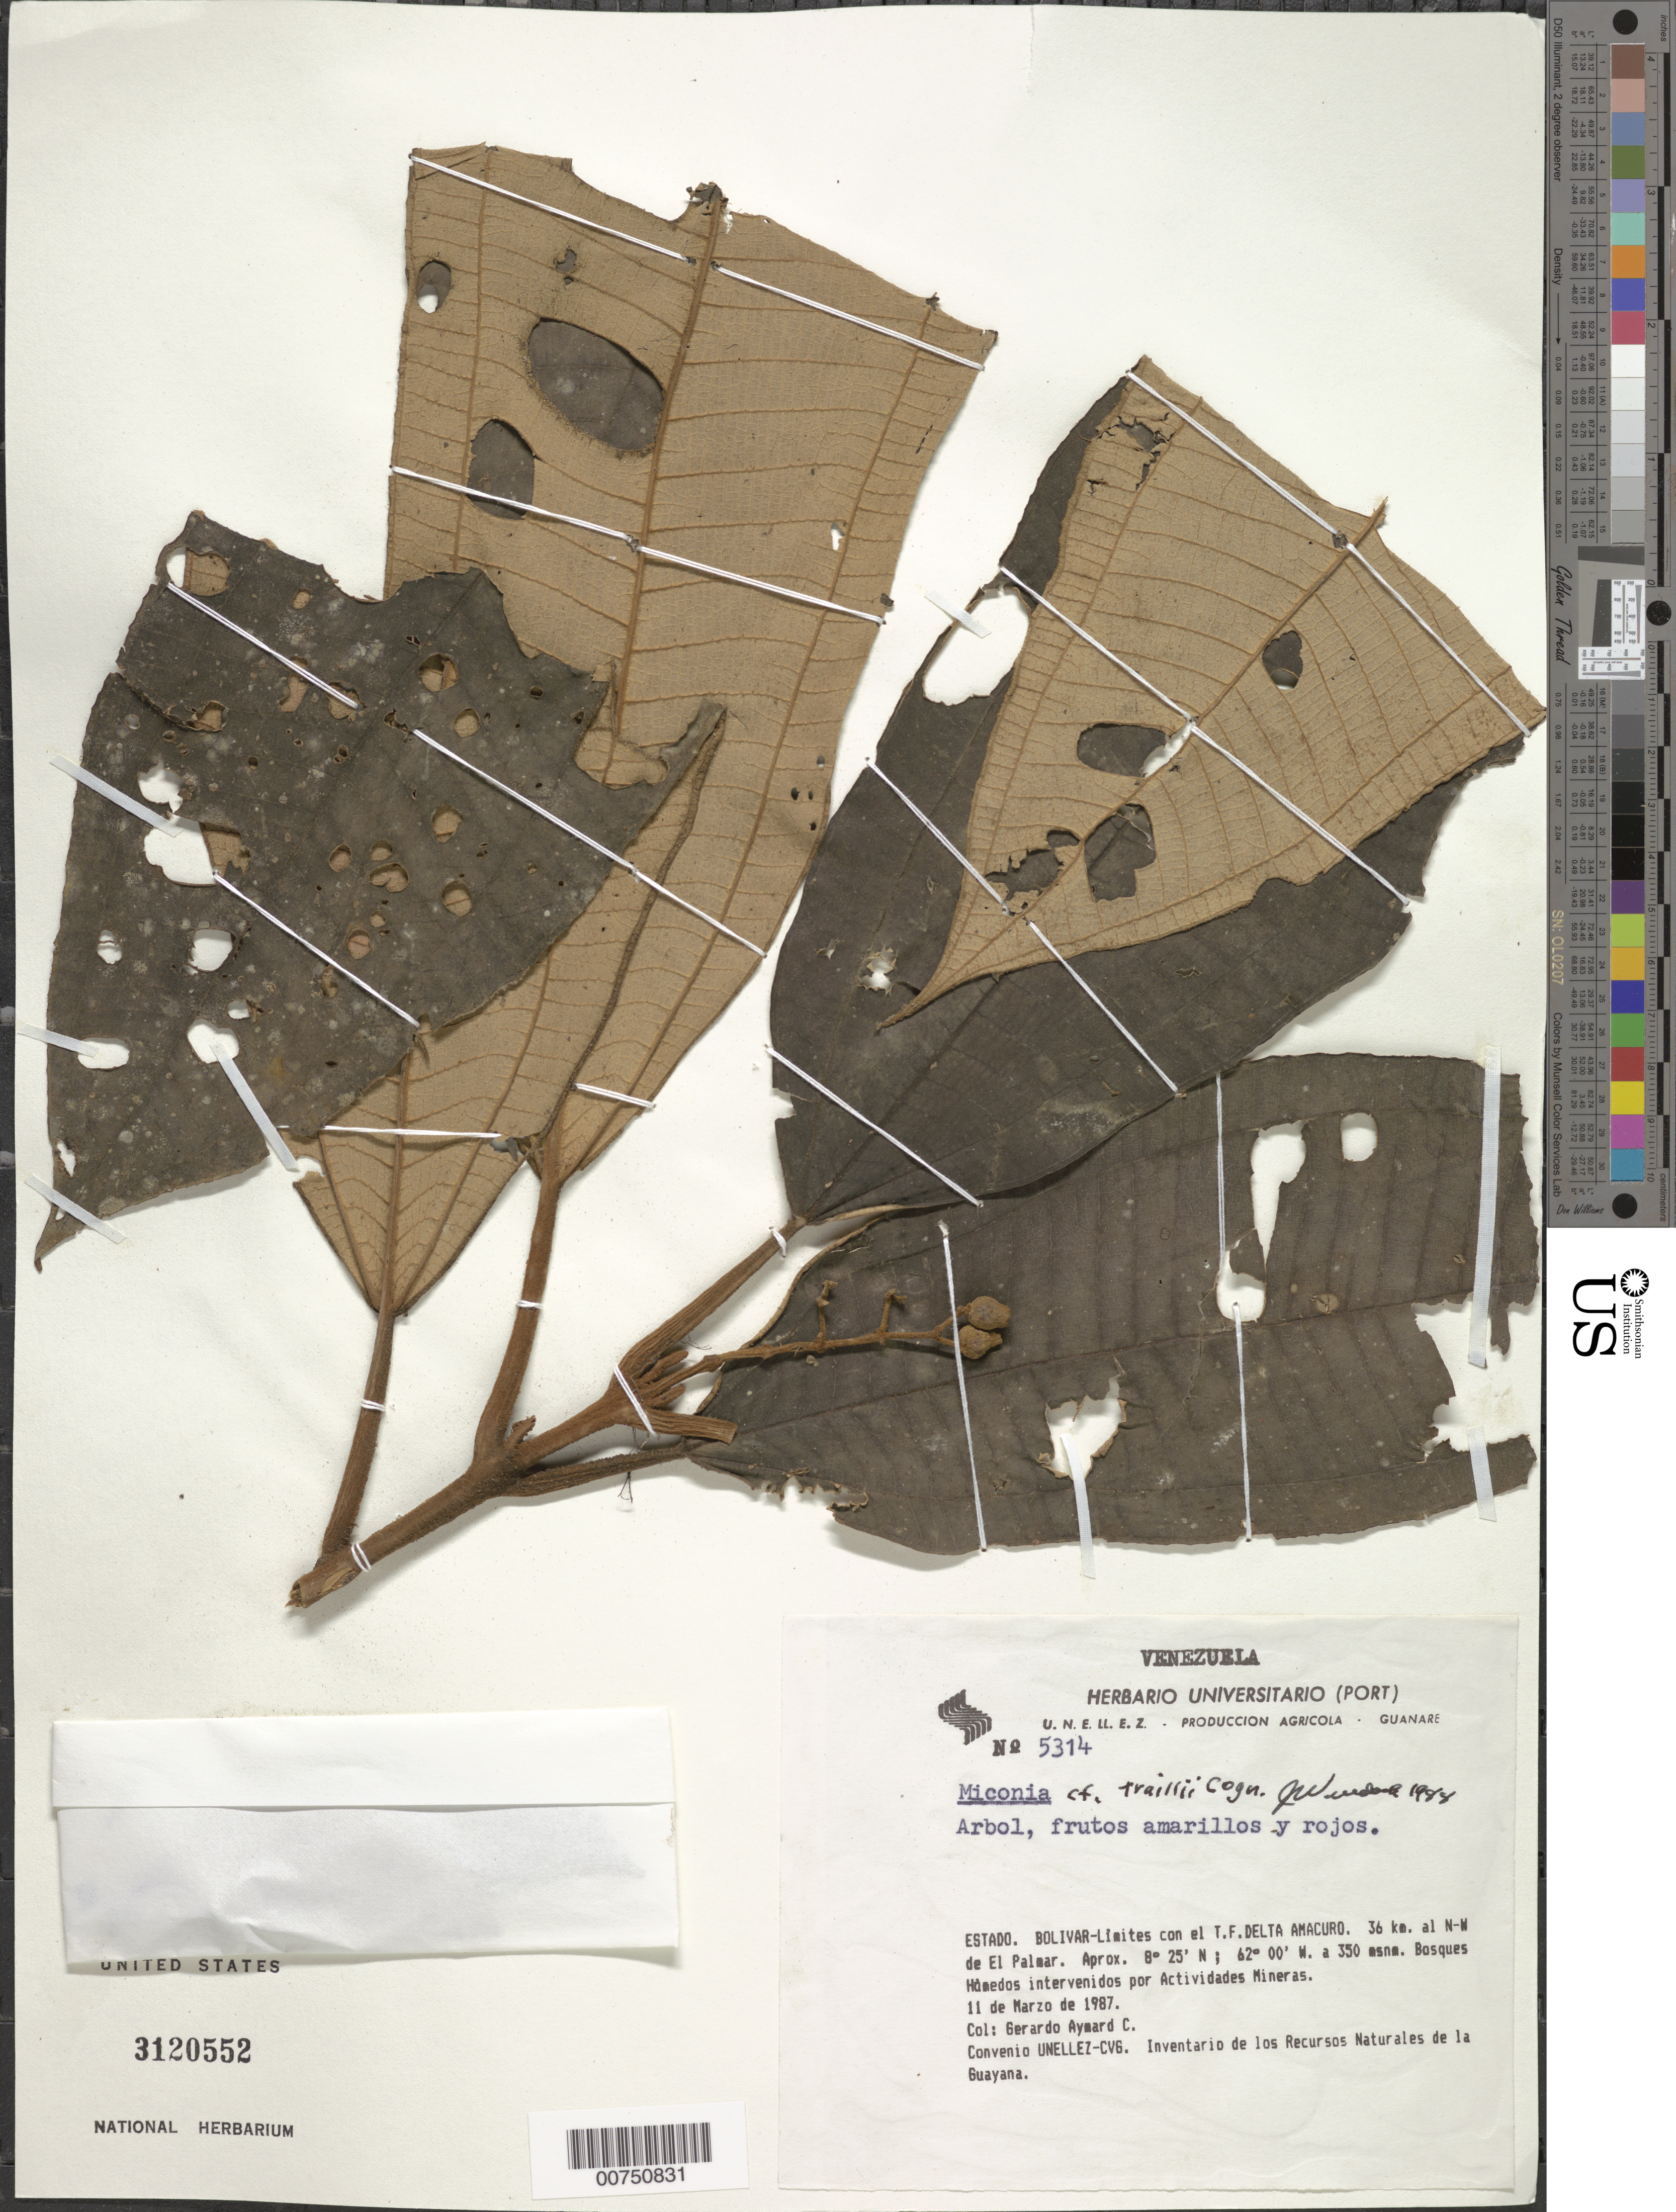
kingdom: Plantae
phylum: Tracheophyta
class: Magnoliopsida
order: Myrtales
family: Melastomataceae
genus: Miconia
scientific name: Miconia traillii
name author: Cogn.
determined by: Wurdack, John J., (US), US (UNITED STATES)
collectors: G. A. Aymard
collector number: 5314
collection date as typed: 11-Mar-87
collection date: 1987-03-11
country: Venezuela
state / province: Bolívar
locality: El Palmar, 36 km al NW de; T.F. Delta Amacuro limites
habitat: Wet forest; in mining area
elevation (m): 350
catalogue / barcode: US 3120552